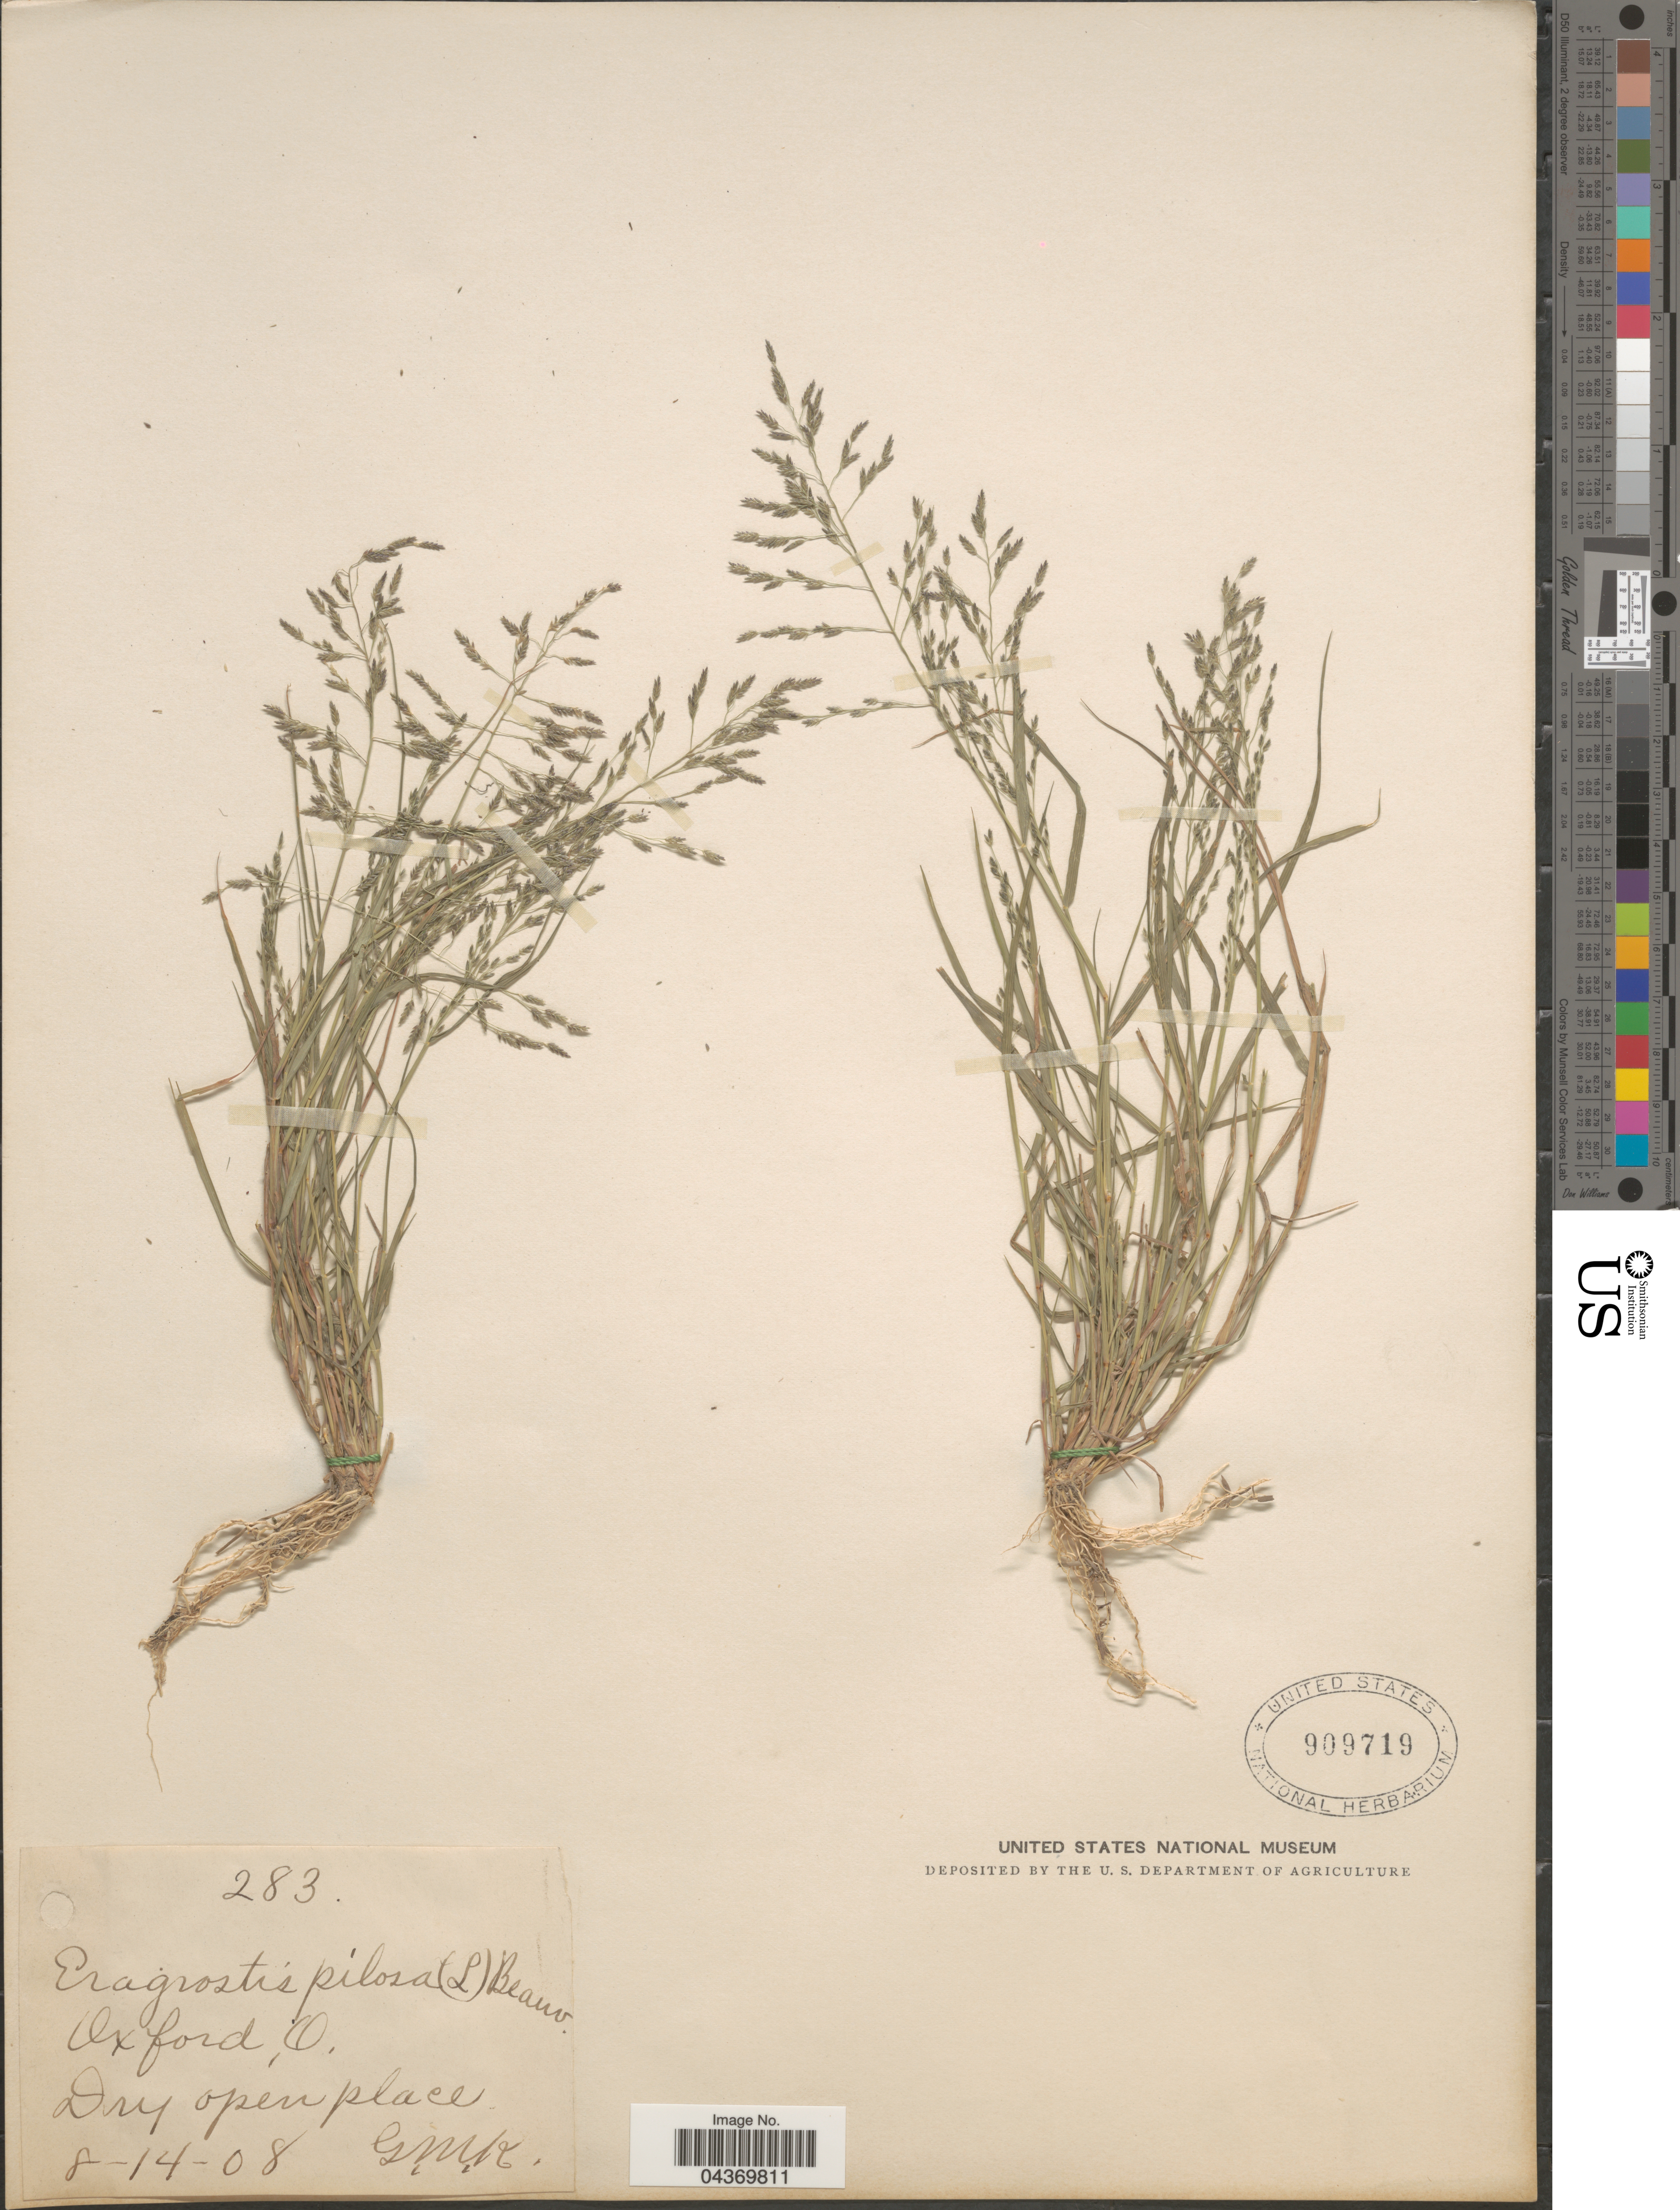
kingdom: Plantae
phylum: Tracheophyta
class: Liliopsida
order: Poales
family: Poaceae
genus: Eragrostis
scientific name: Eragrostis pectinacea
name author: (Michx.) Nees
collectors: G. M. K.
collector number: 283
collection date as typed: Transcribed d/m/y: 14/8/8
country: United States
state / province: Ohio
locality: Oxford.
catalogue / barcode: US 909719